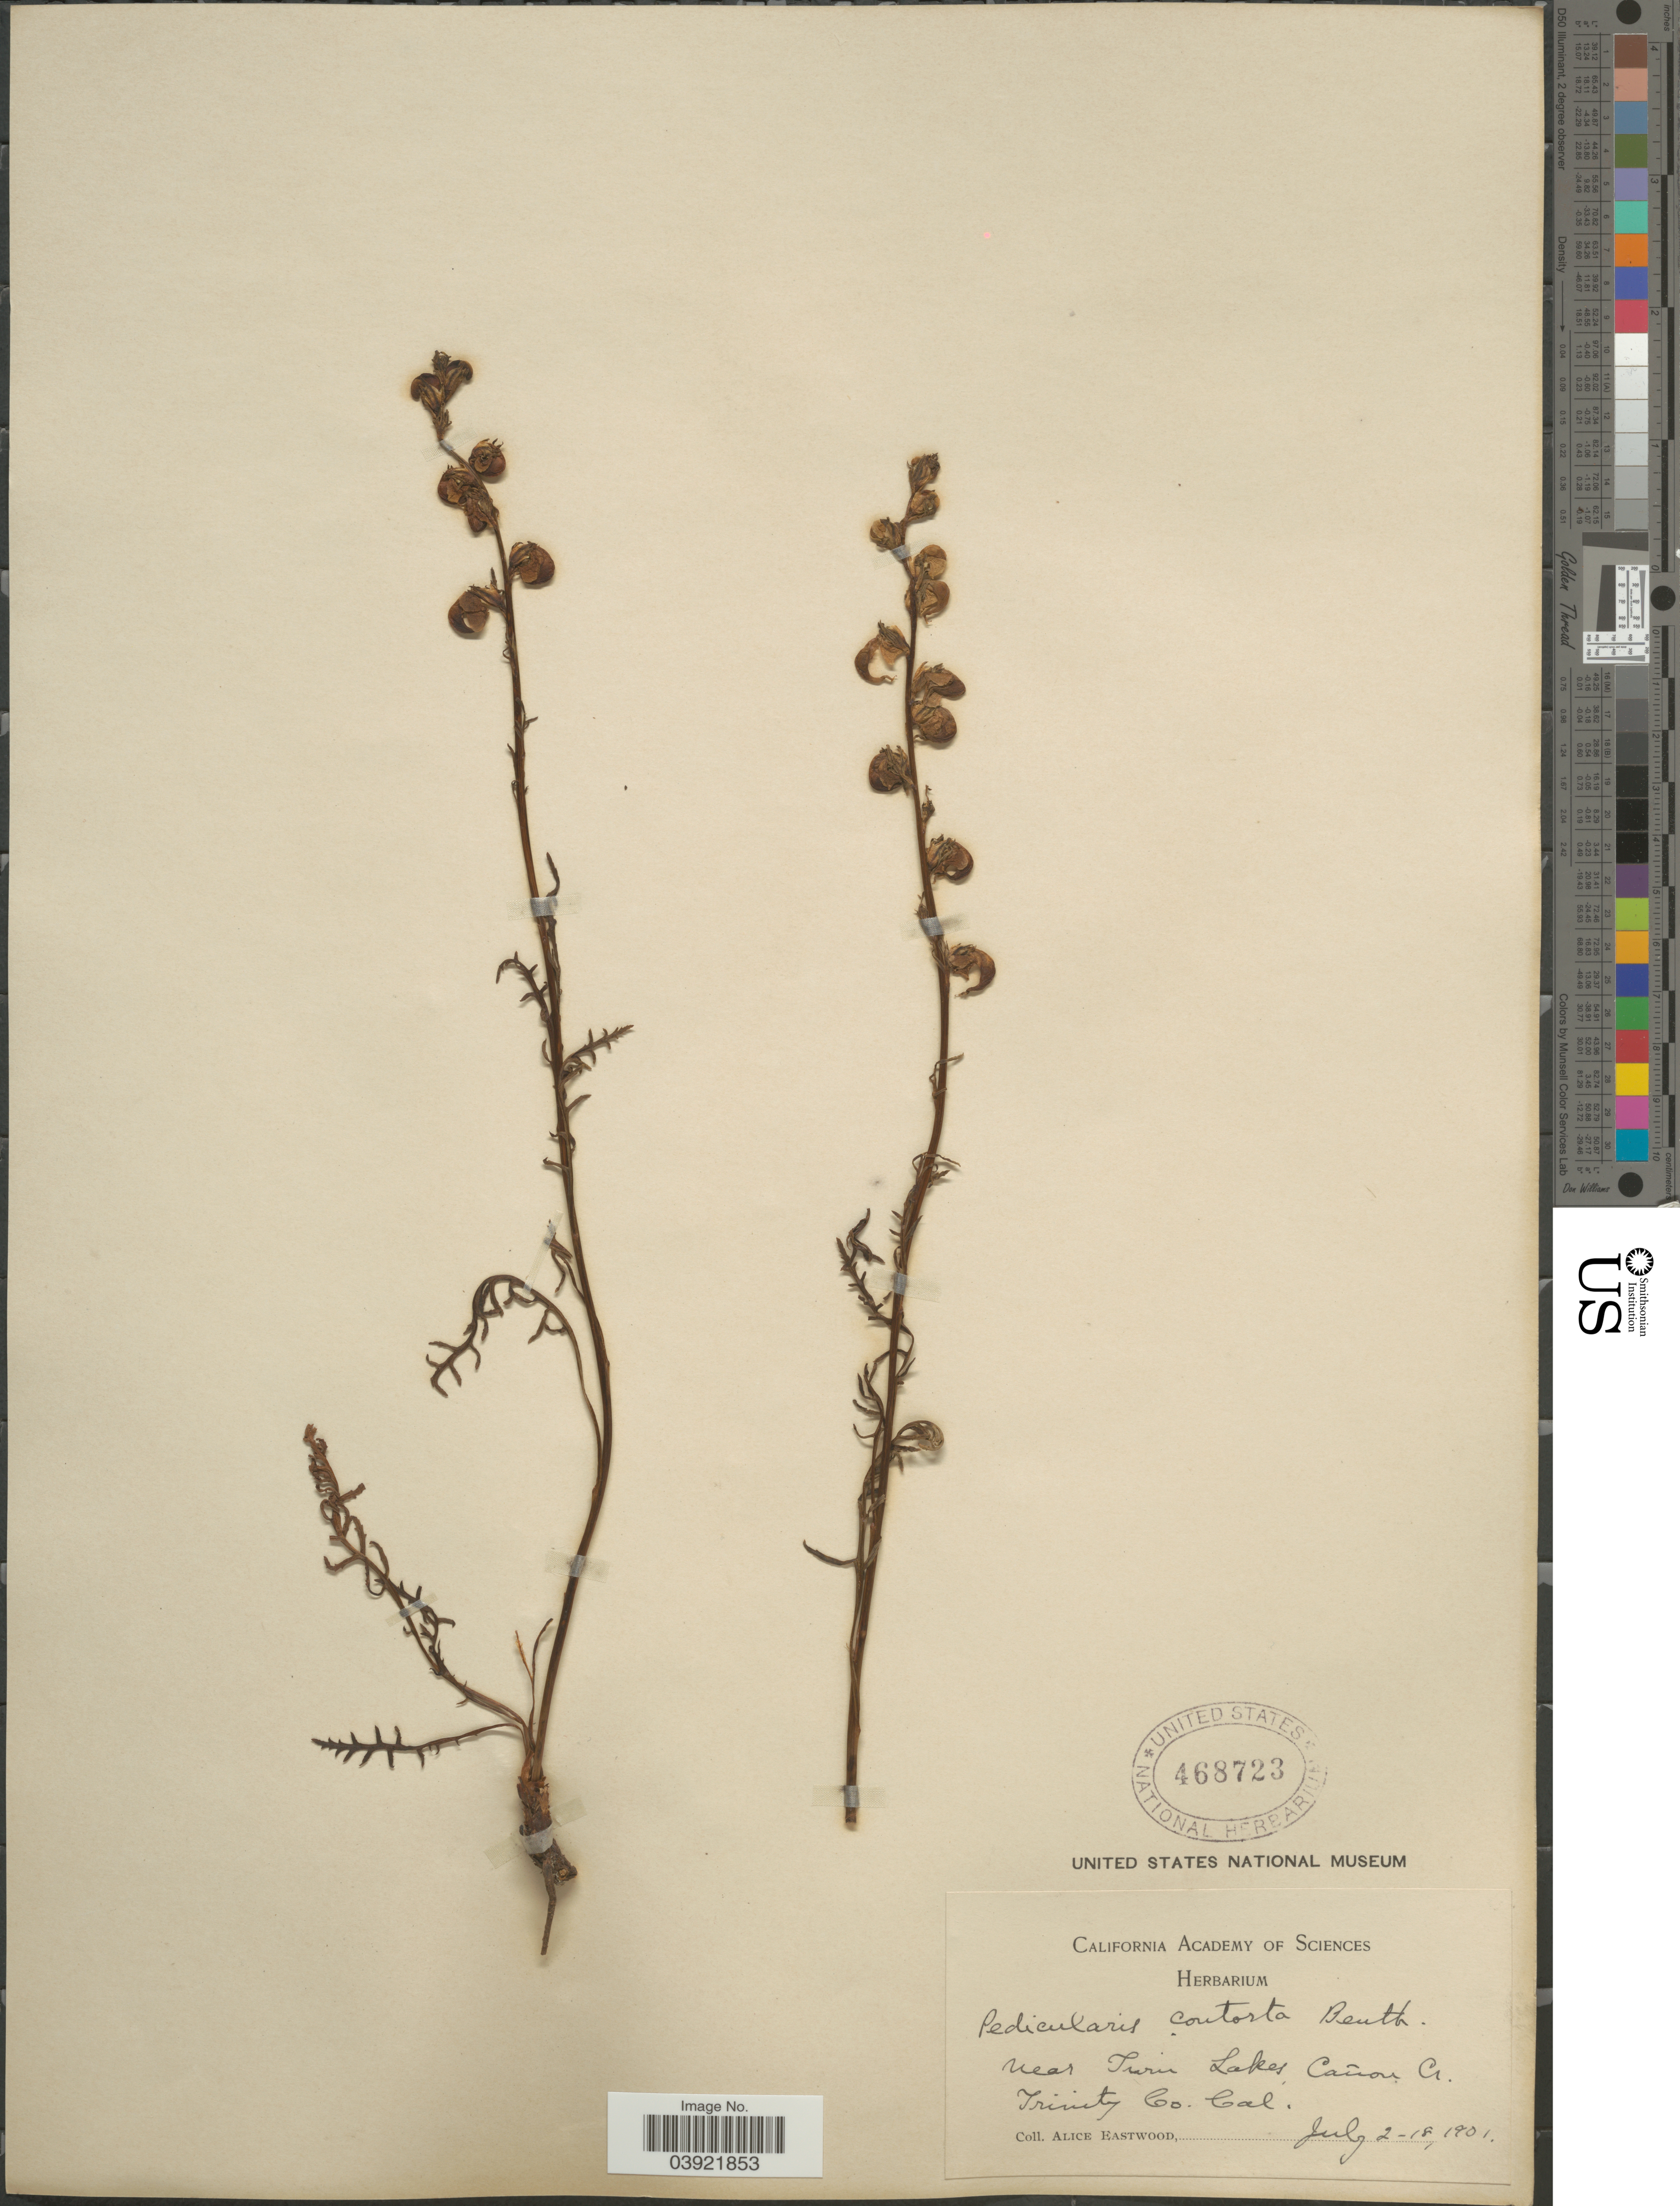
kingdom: Plantae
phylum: Tracheophyta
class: Magnoliopsida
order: Lamiales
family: Orobanchaceae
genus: Pedicularis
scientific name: Pedicularis contorta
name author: Benth.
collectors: A. Eastwood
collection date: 1901-07-02/1901-07-18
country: United States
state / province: California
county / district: Trinity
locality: Near Twin Lakes Cañon Cr. Trinity Co.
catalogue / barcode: US 468723